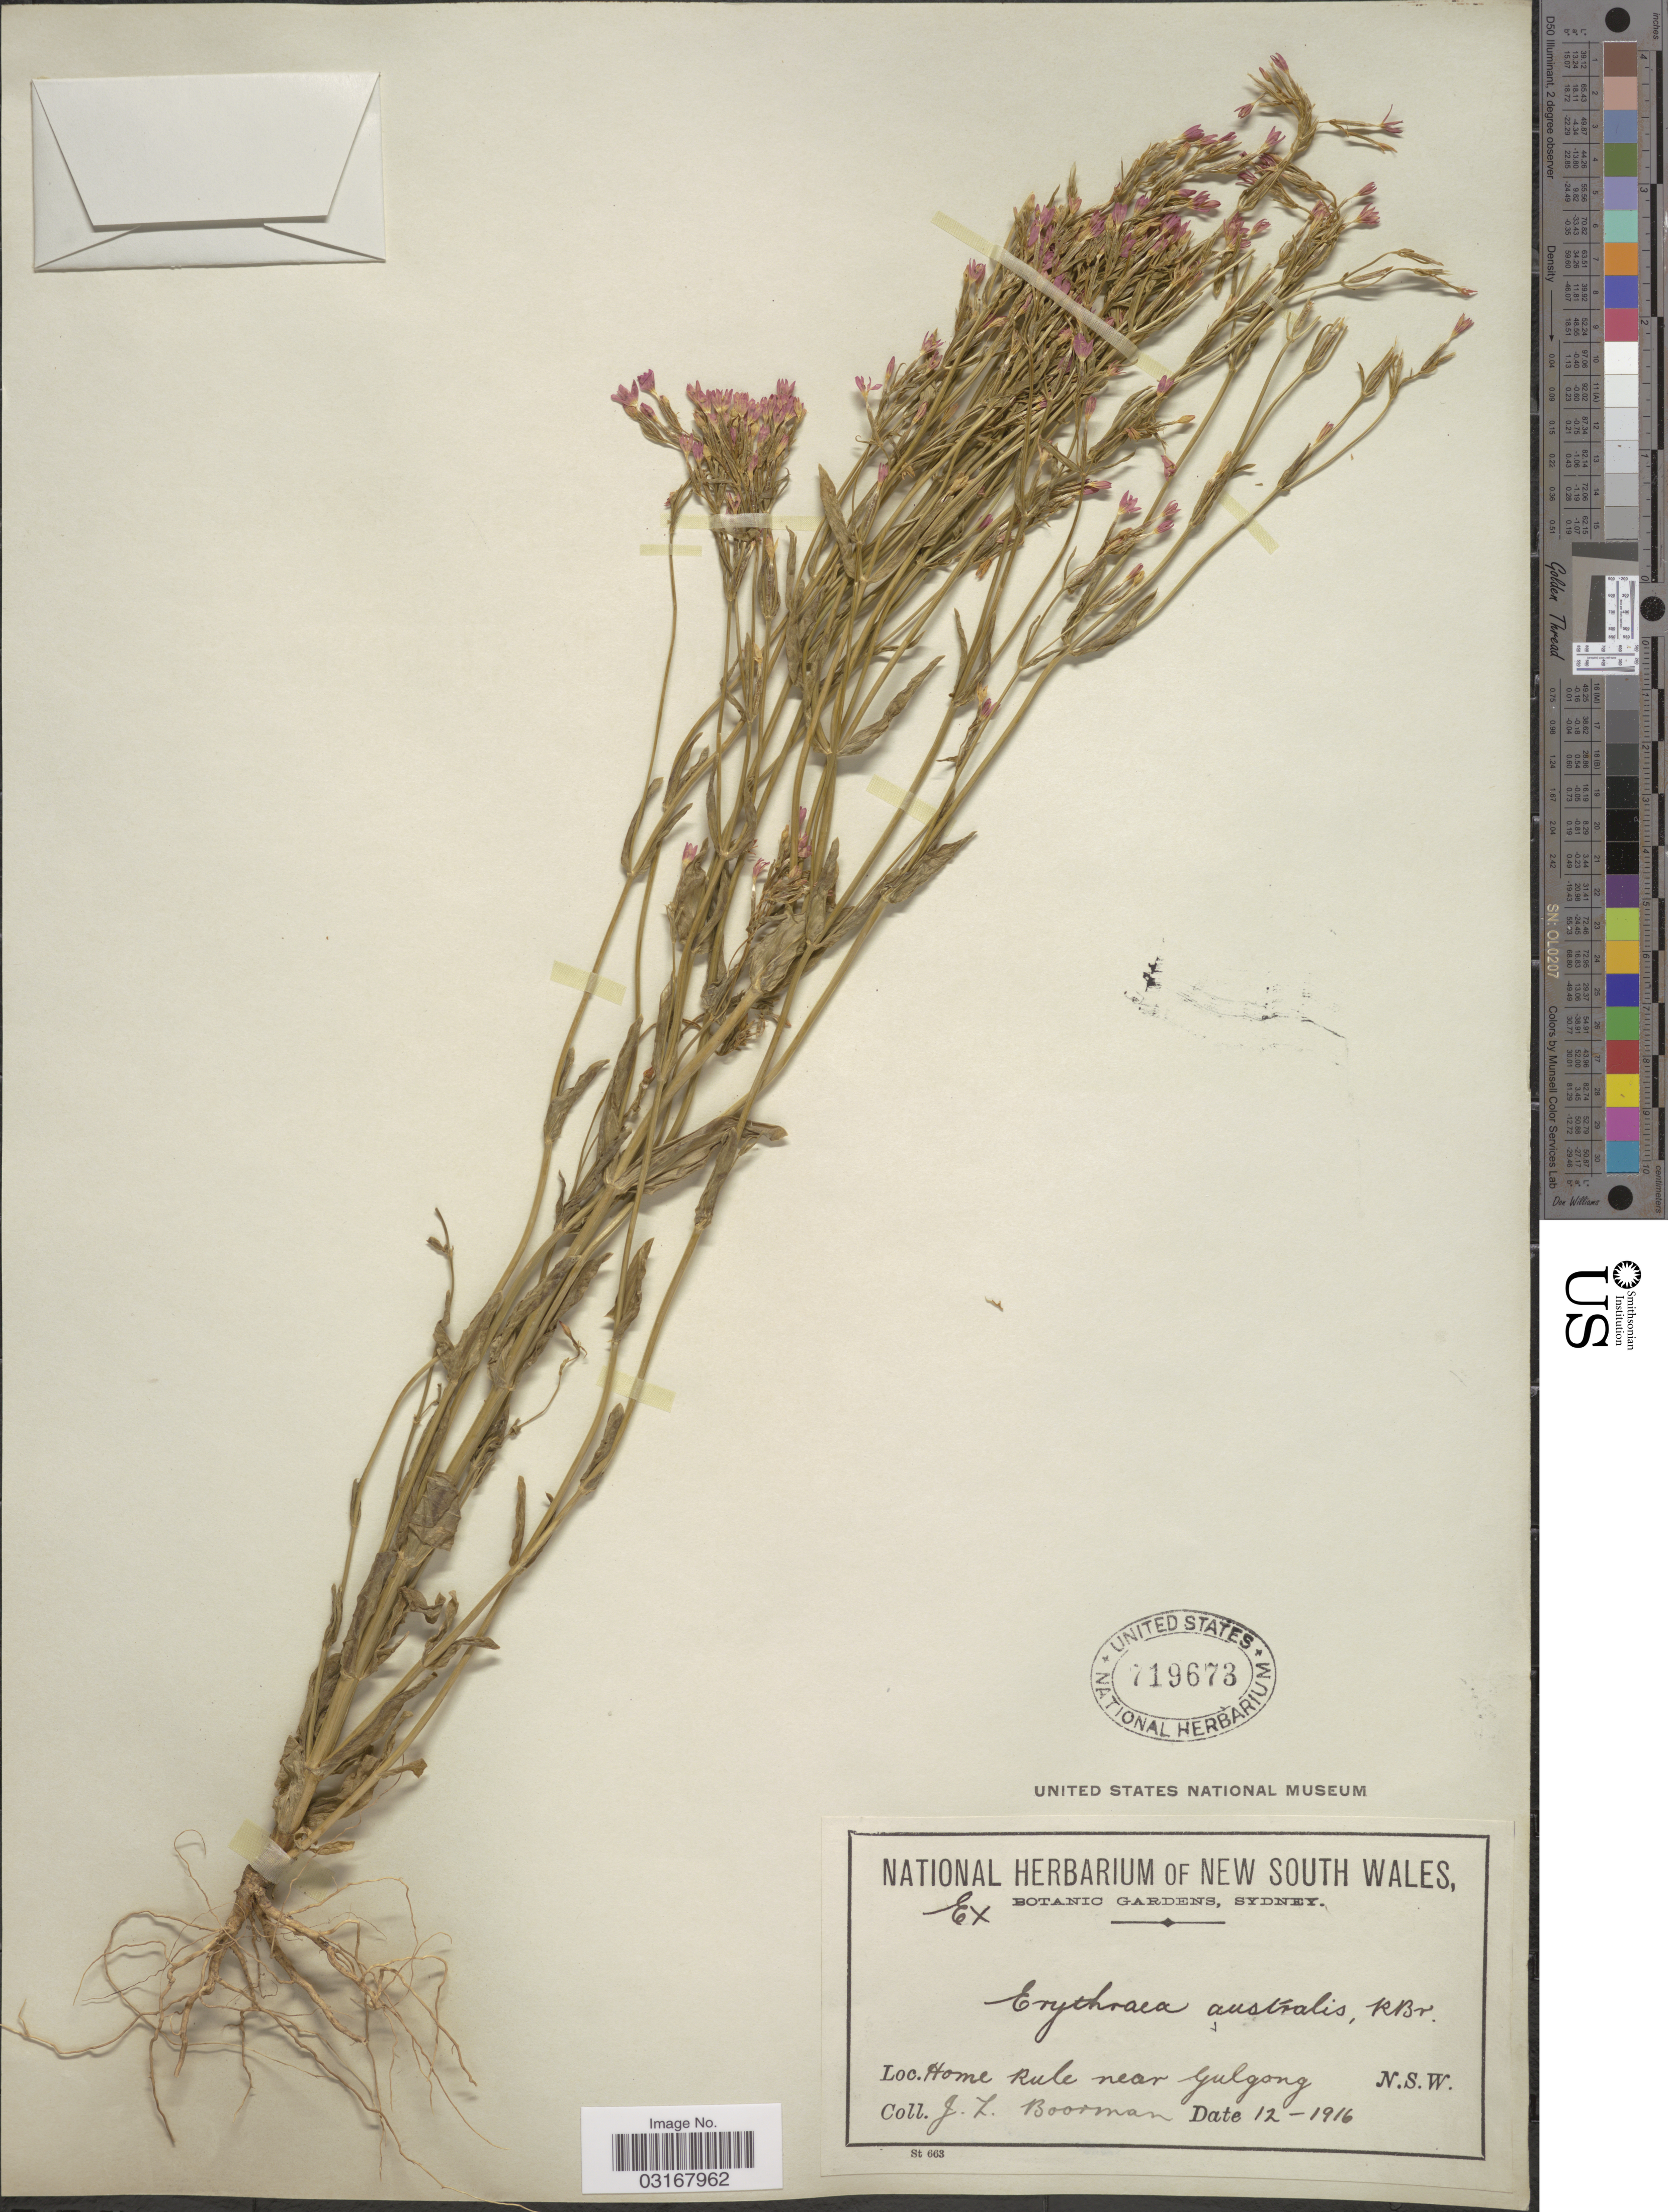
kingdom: Plantae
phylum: Tracheophyta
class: Magnoliopsida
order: Gentianales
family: Gentianaceae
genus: Schenkia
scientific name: Schenkia australis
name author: (R. Br.) G. Mans.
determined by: Strong, Mark T., (BOT), Smithsonian Institution - National Museum of Natural History (UNITED STATES)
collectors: J. Boorman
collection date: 1916-12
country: Australia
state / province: New South Wales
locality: Home Rule near Gulgong.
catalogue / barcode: US 719673